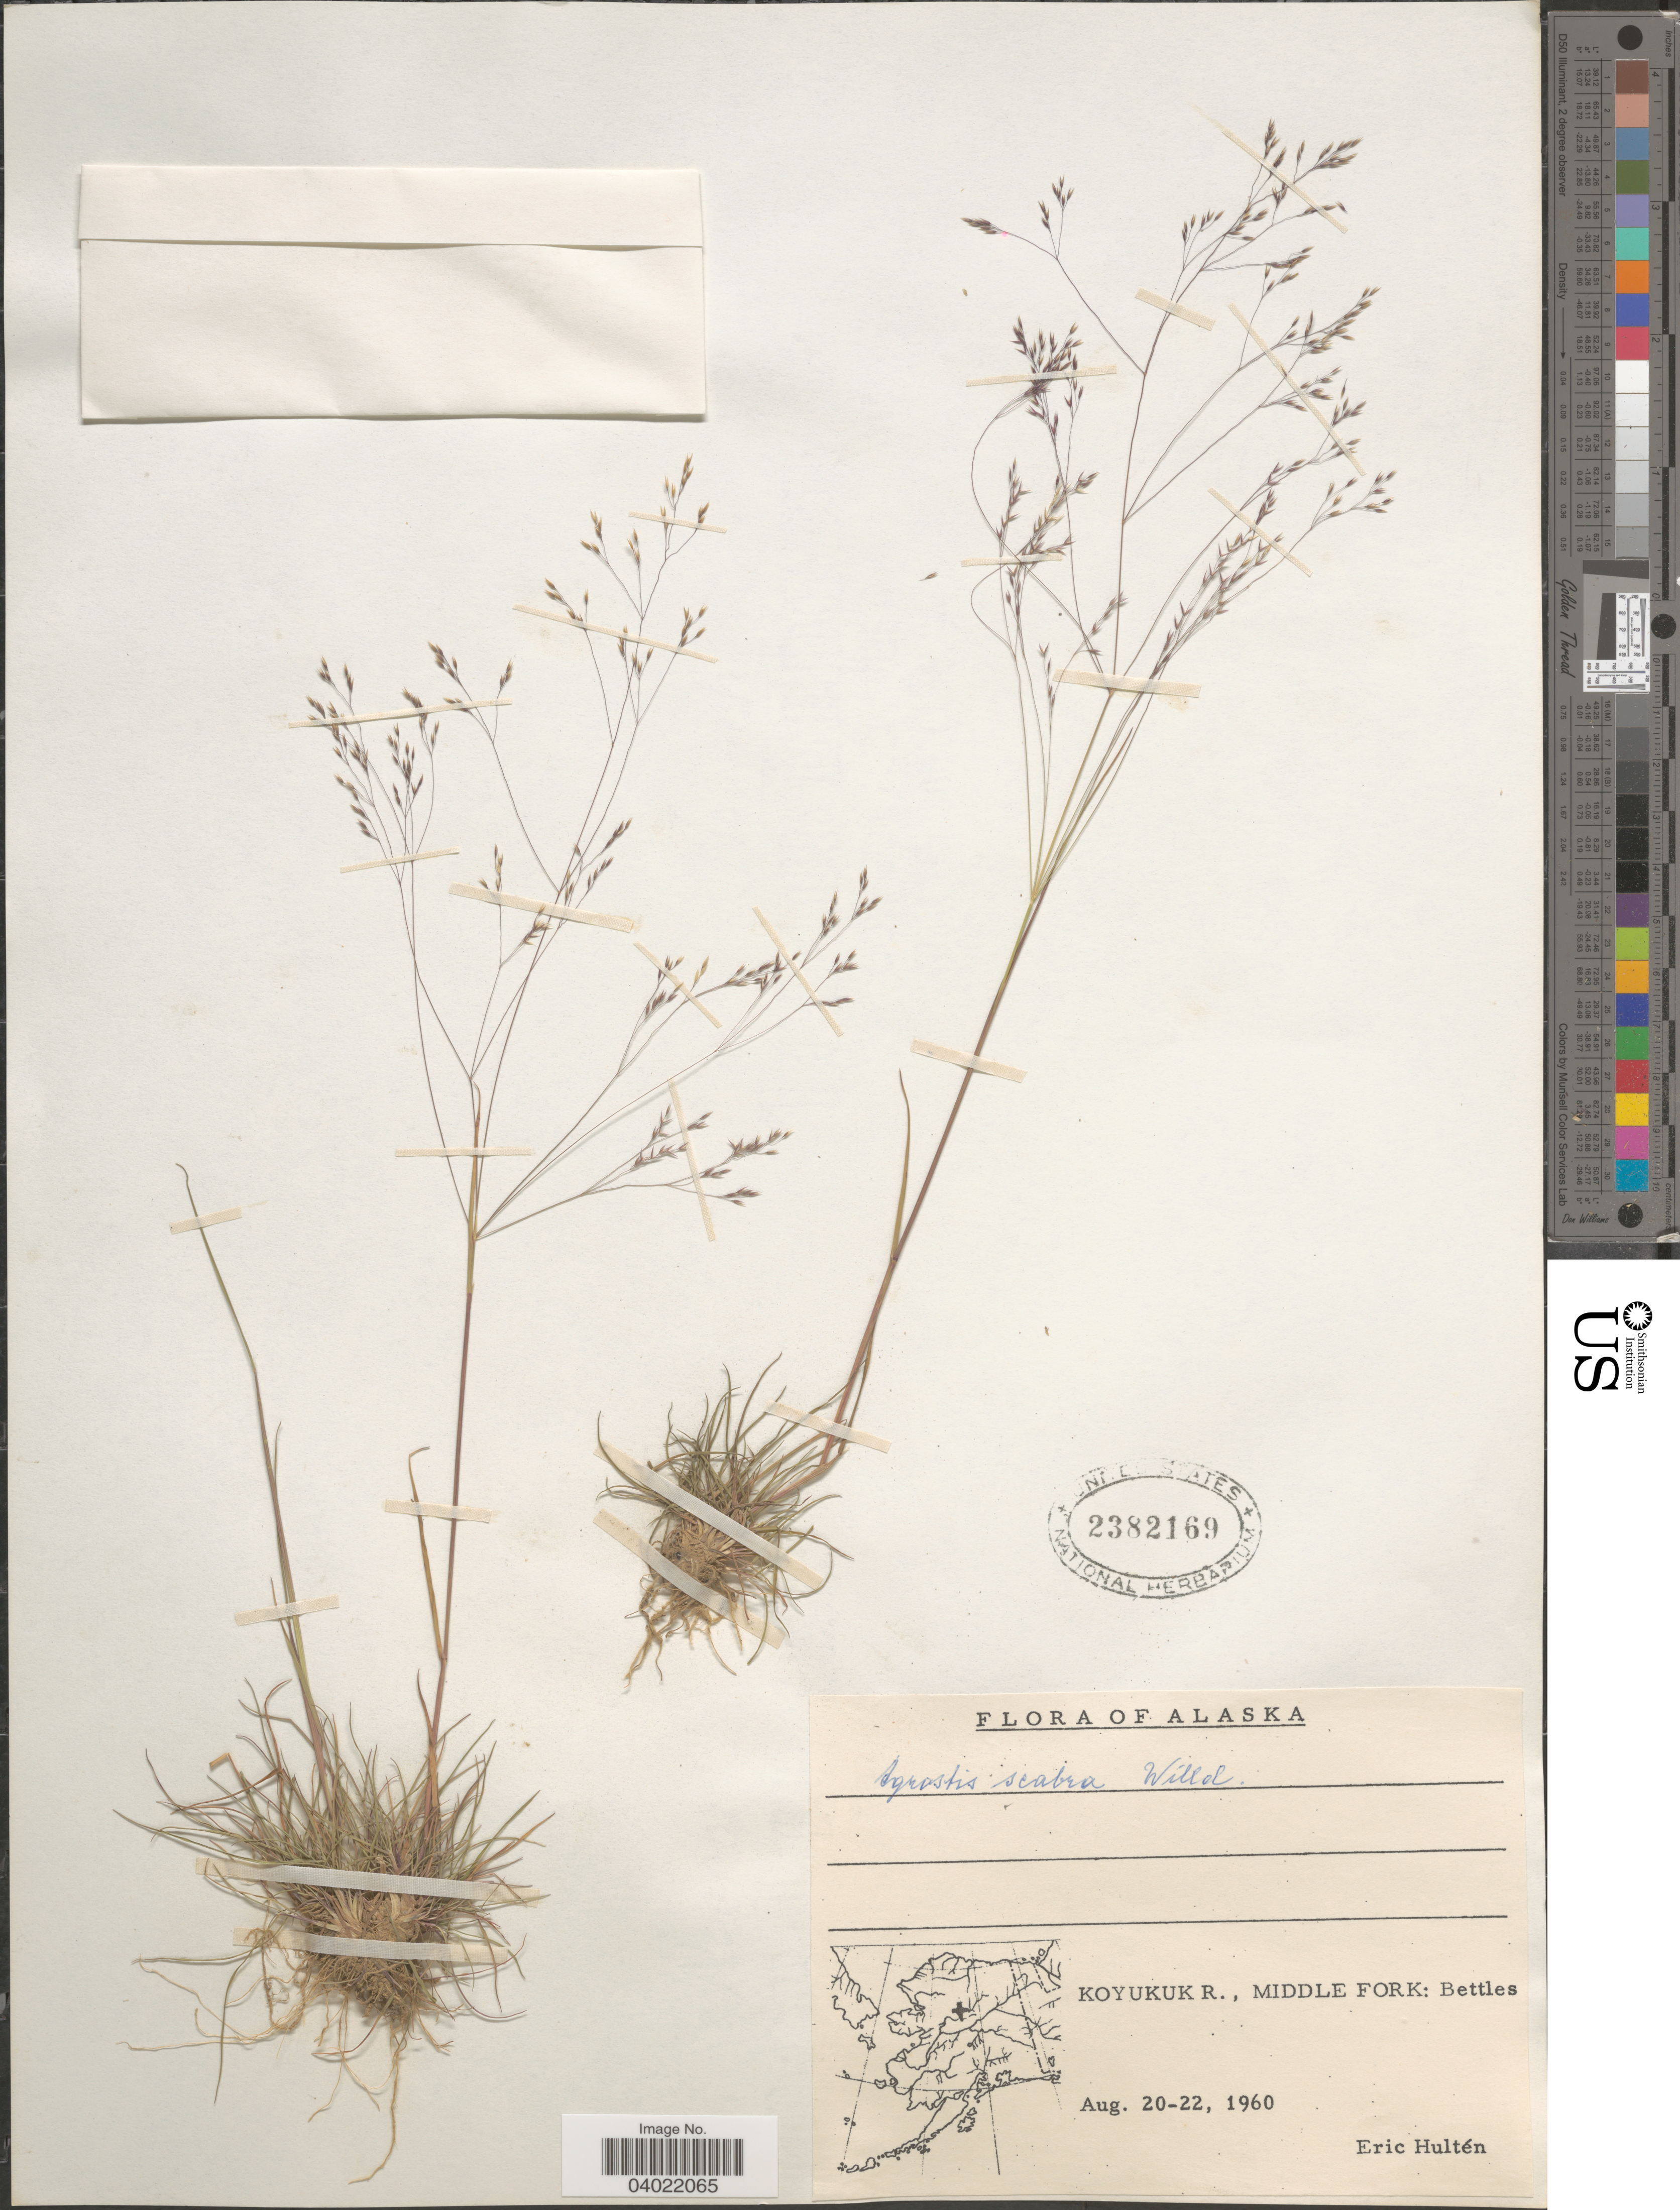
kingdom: Plantae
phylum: Tracheophyta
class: Liliopsida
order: Poales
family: Poaceae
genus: Agrostis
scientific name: Agrostis scabra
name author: Willd.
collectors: E. G. Hultén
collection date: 1960-08-20/1960-08-22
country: United States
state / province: Alaska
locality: Koyukuk R., Middle Fork: Bettles.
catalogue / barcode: US 2382169